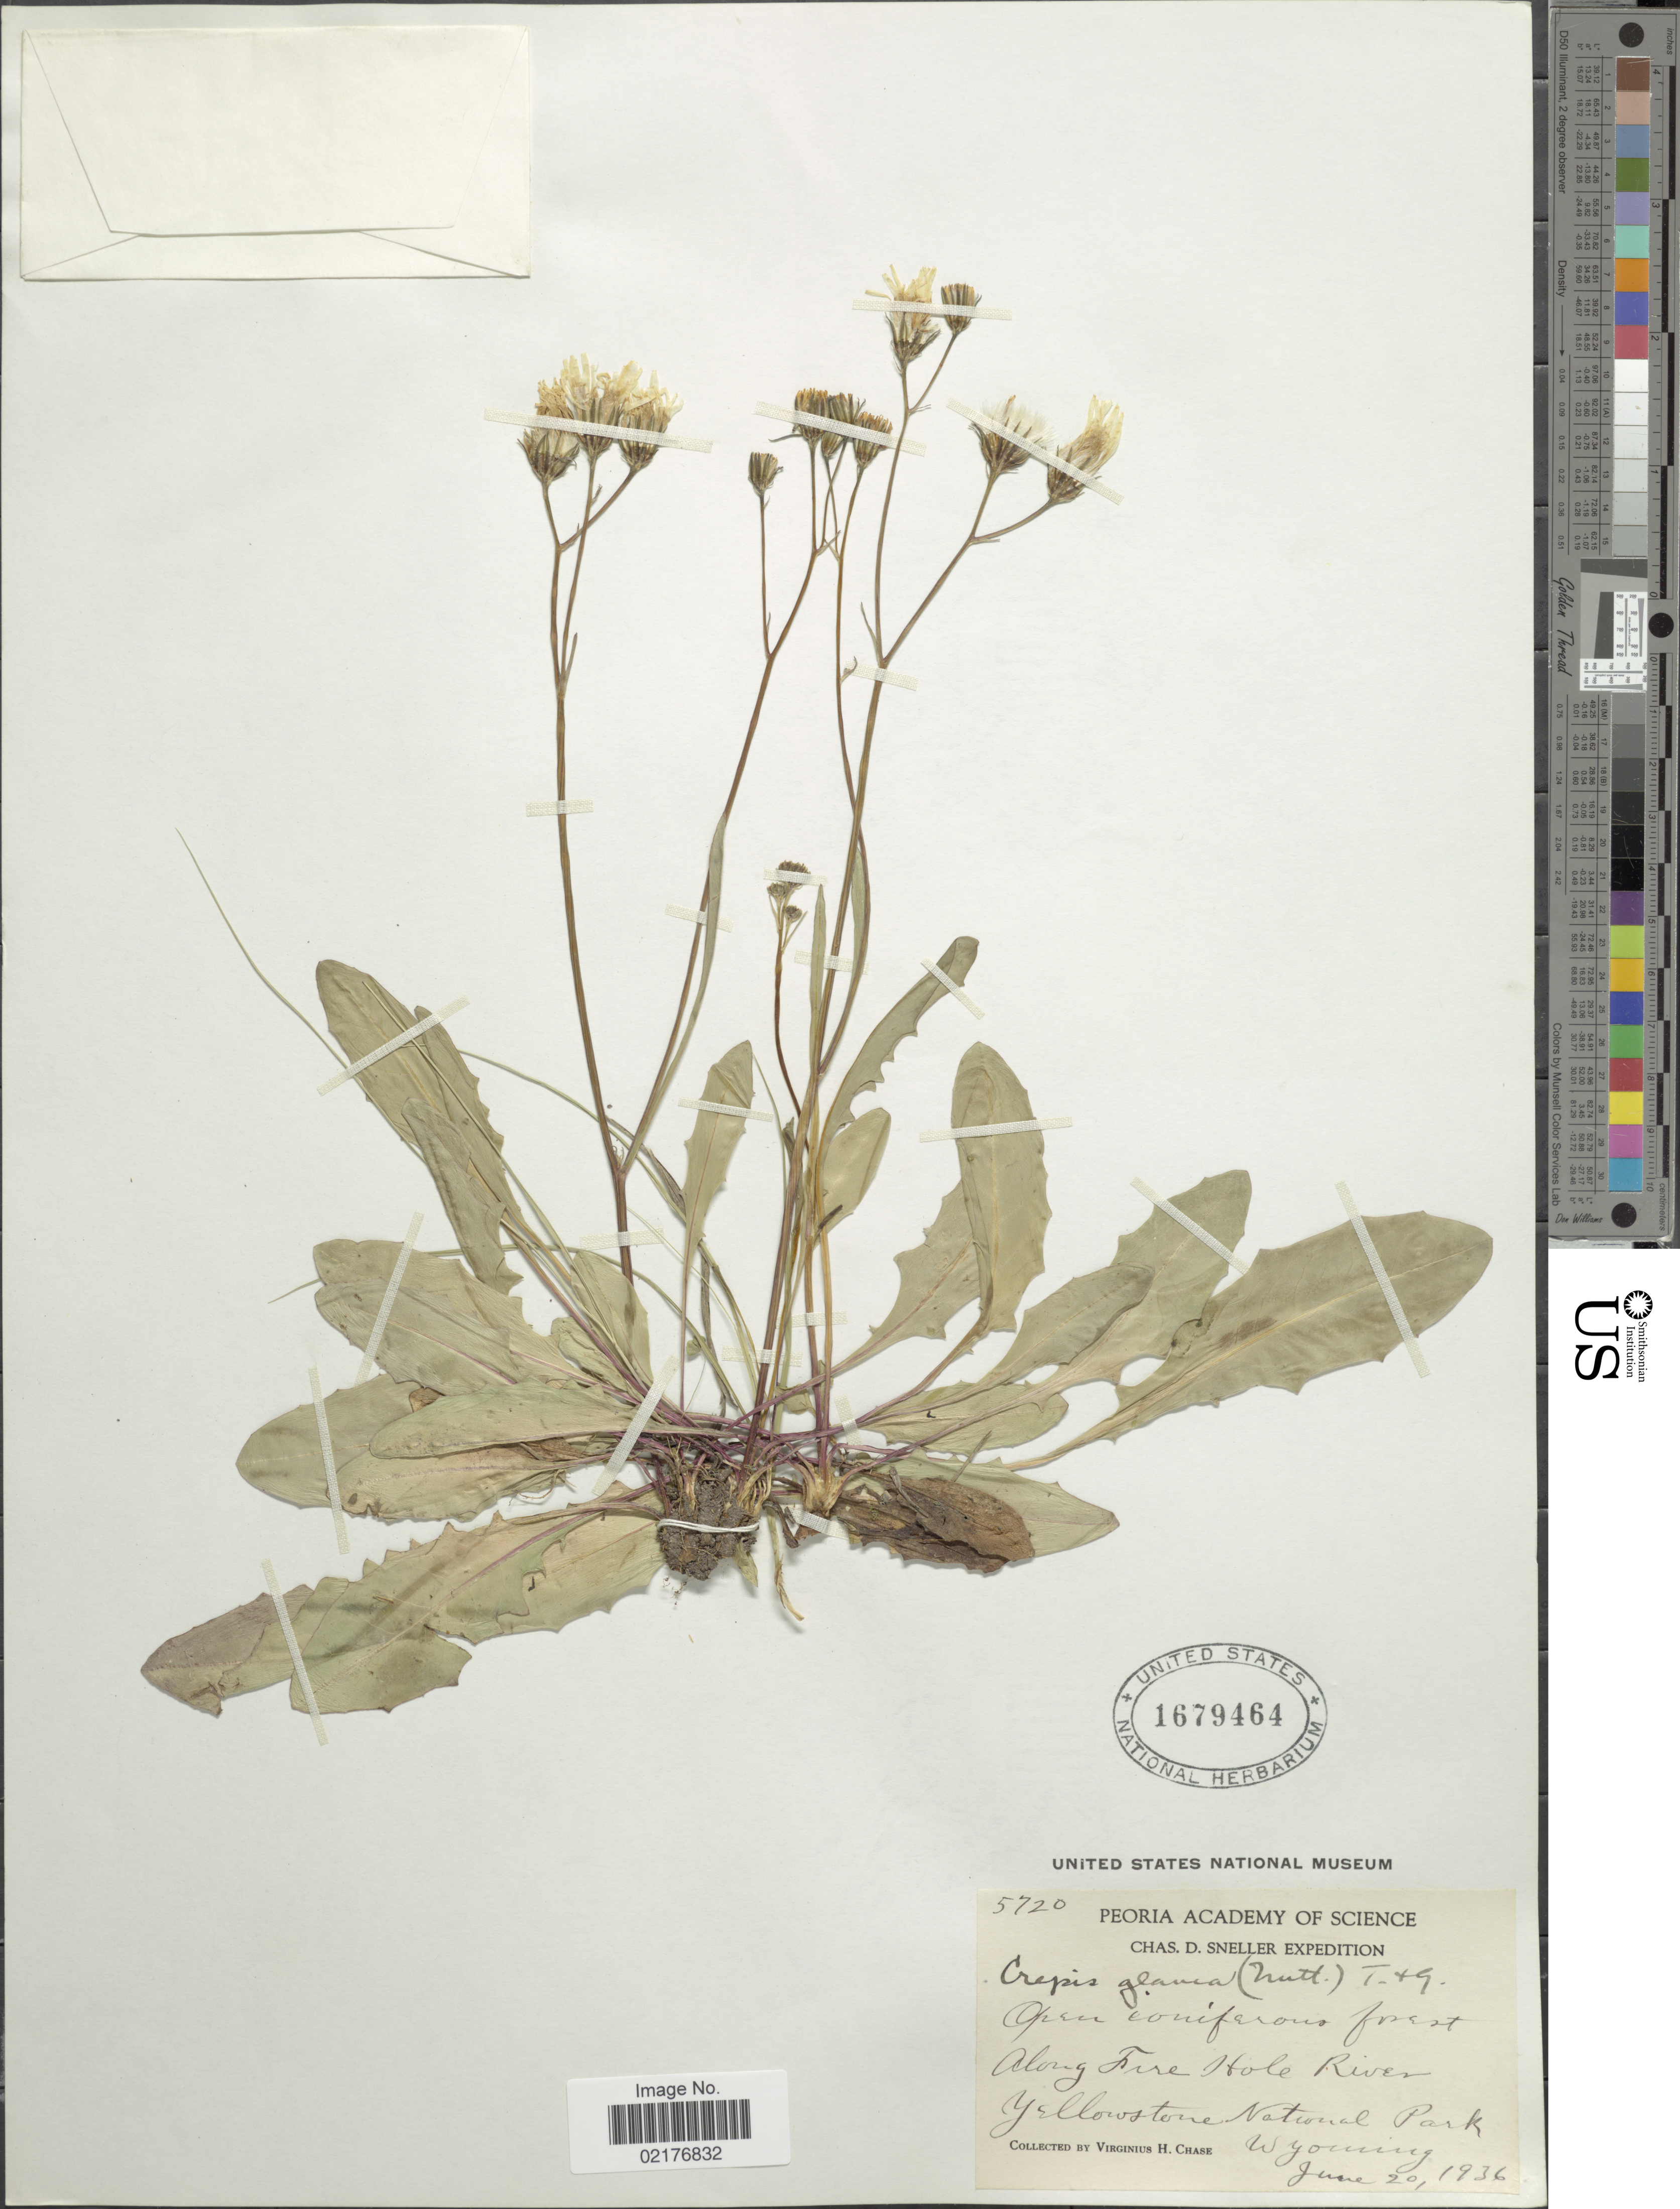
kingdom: Plantae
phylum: Tracheophyta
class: Magnoliopsida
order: Asterales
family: Asteraceae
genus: Askellia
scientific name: Askellia flexuosa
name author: (Ledeb.) W.A. Weber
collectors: V. H. Chase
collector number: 5720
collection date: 1936-06-20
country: United States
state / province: Wyoming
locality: Along Fire Hole River, Yellowstone National Park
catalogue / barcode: US 1679464